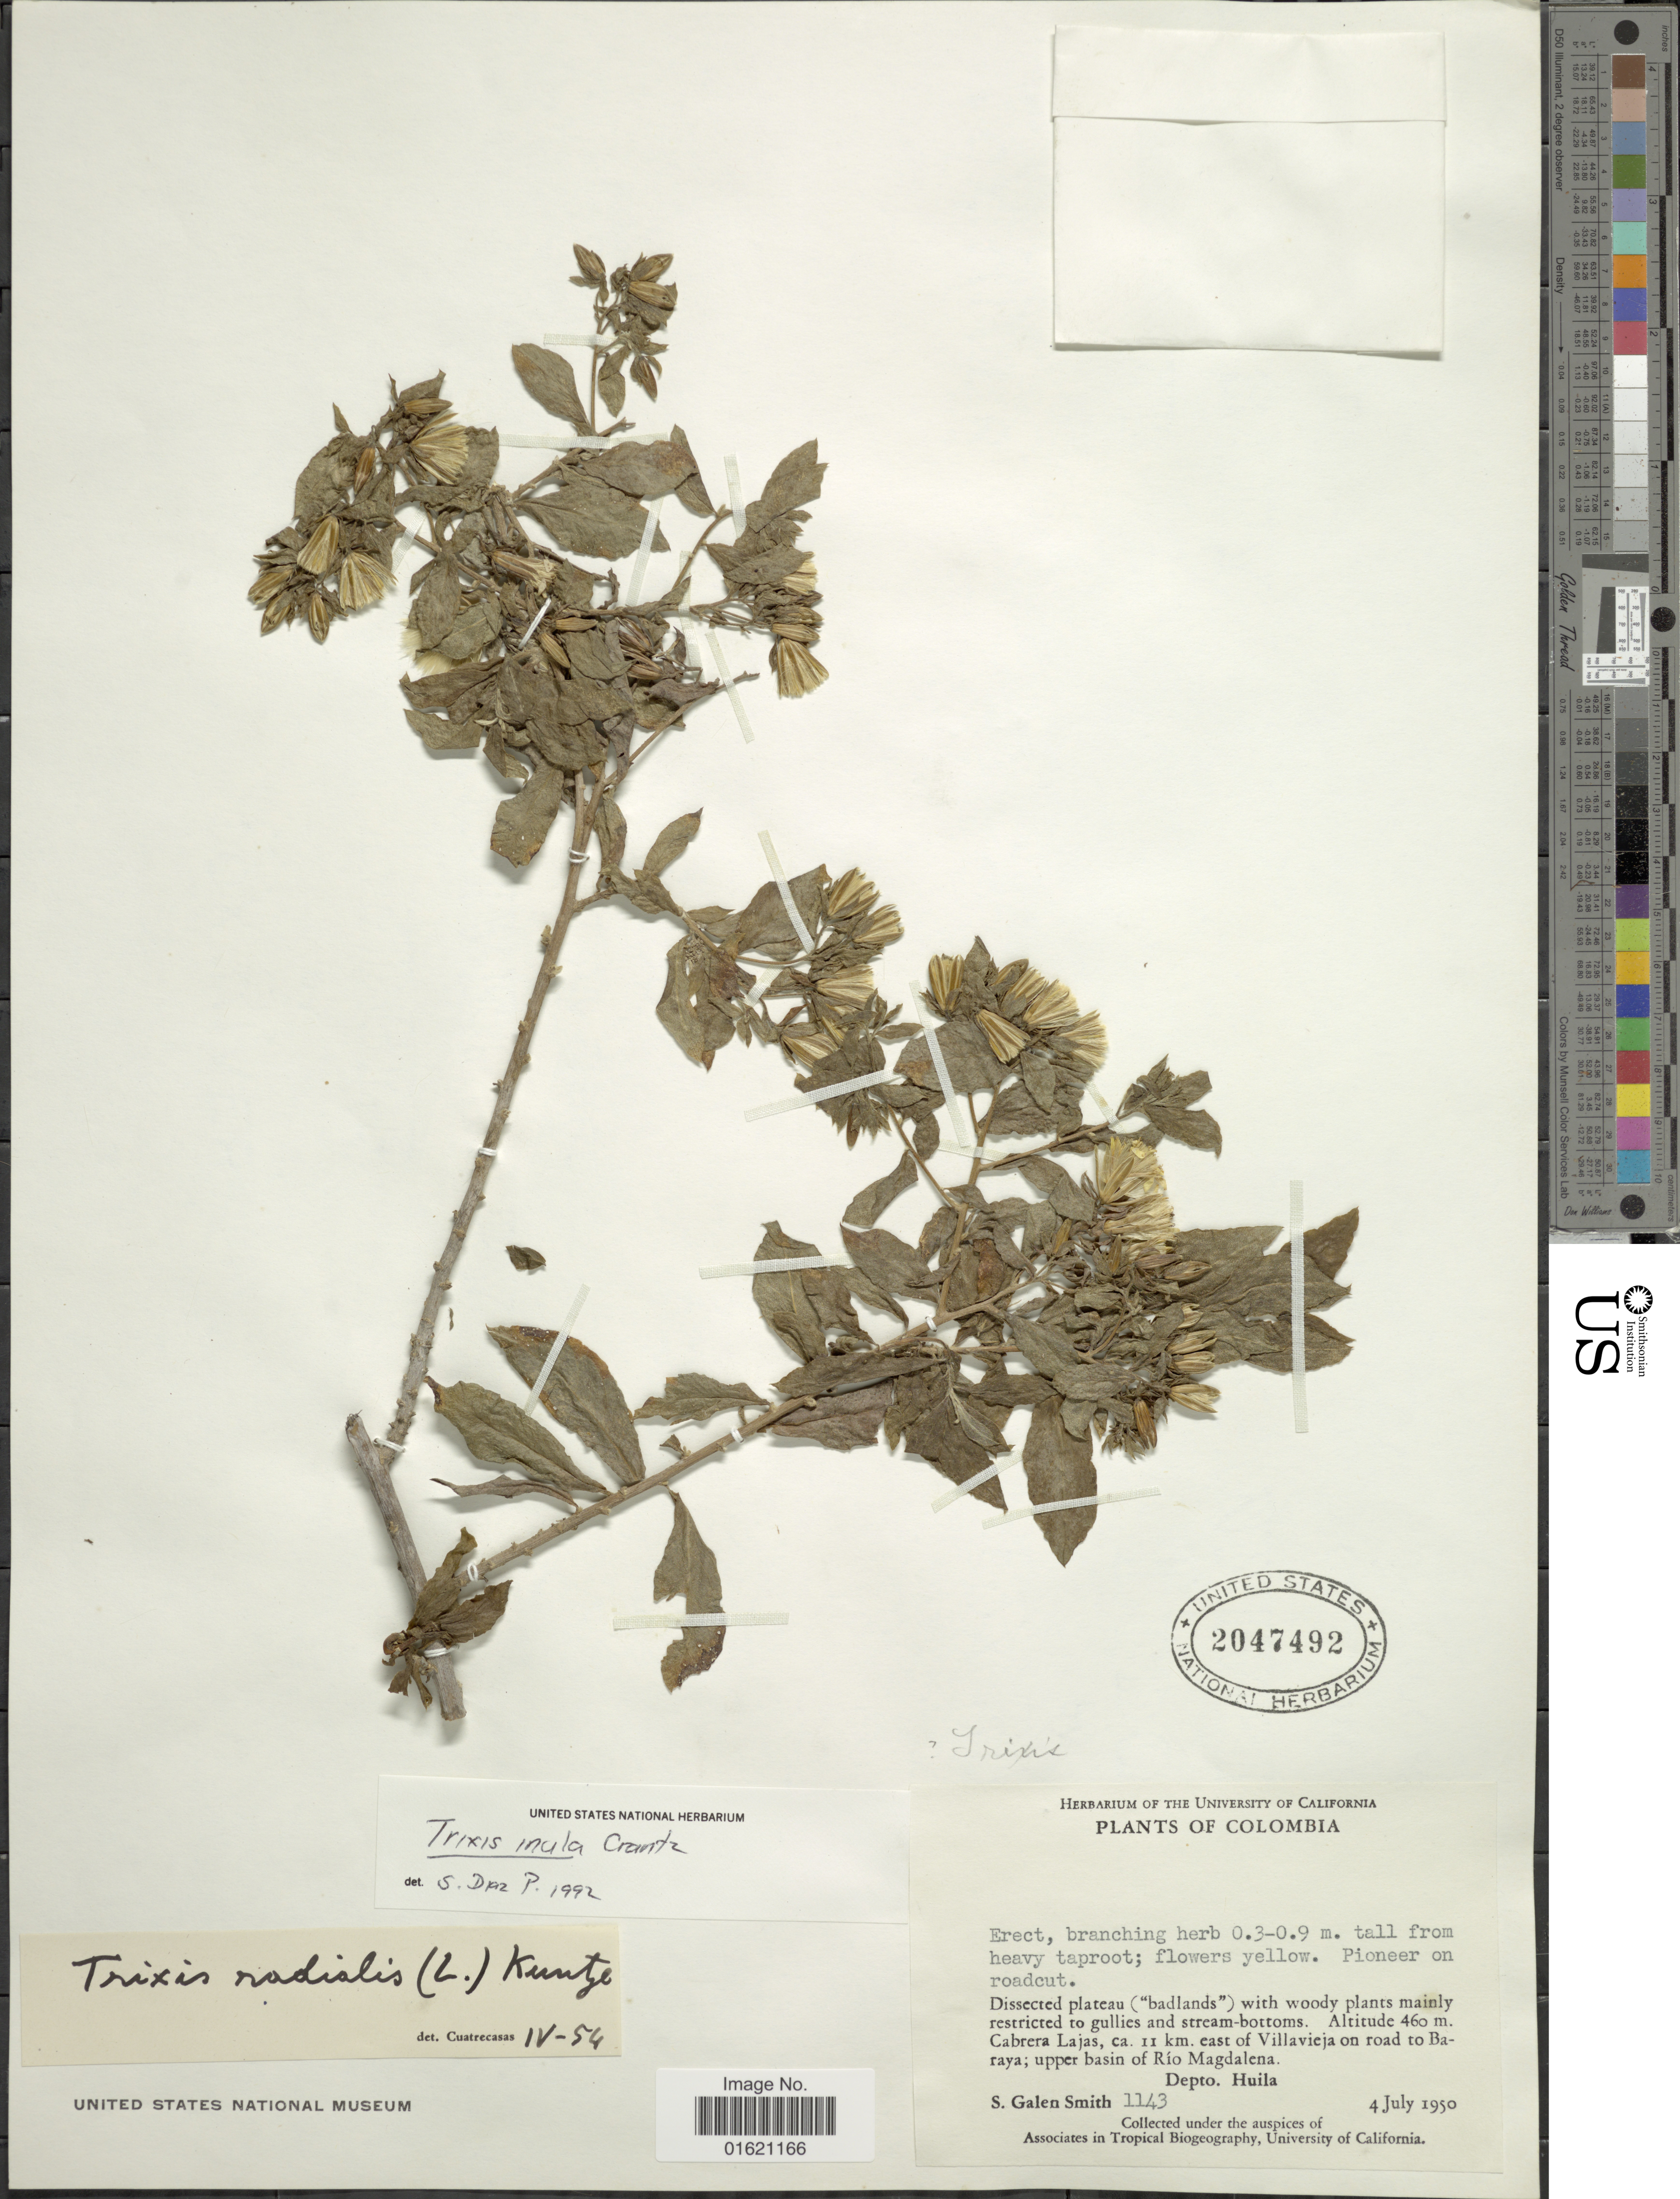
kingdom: Plantae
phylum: Tracheophyta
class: Magnoliopsida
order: Asterales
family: Asteraceae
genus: Trixis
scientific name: Trixis inula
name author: Crantz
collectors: S. G. Smith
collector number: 1143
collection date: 1950-07-04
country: Colombia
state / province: Huila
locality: Ca. 11 km east of Villavieja on road to Baraya; upper basin of Río Magdalena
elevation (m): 460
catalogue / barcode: US 2047492